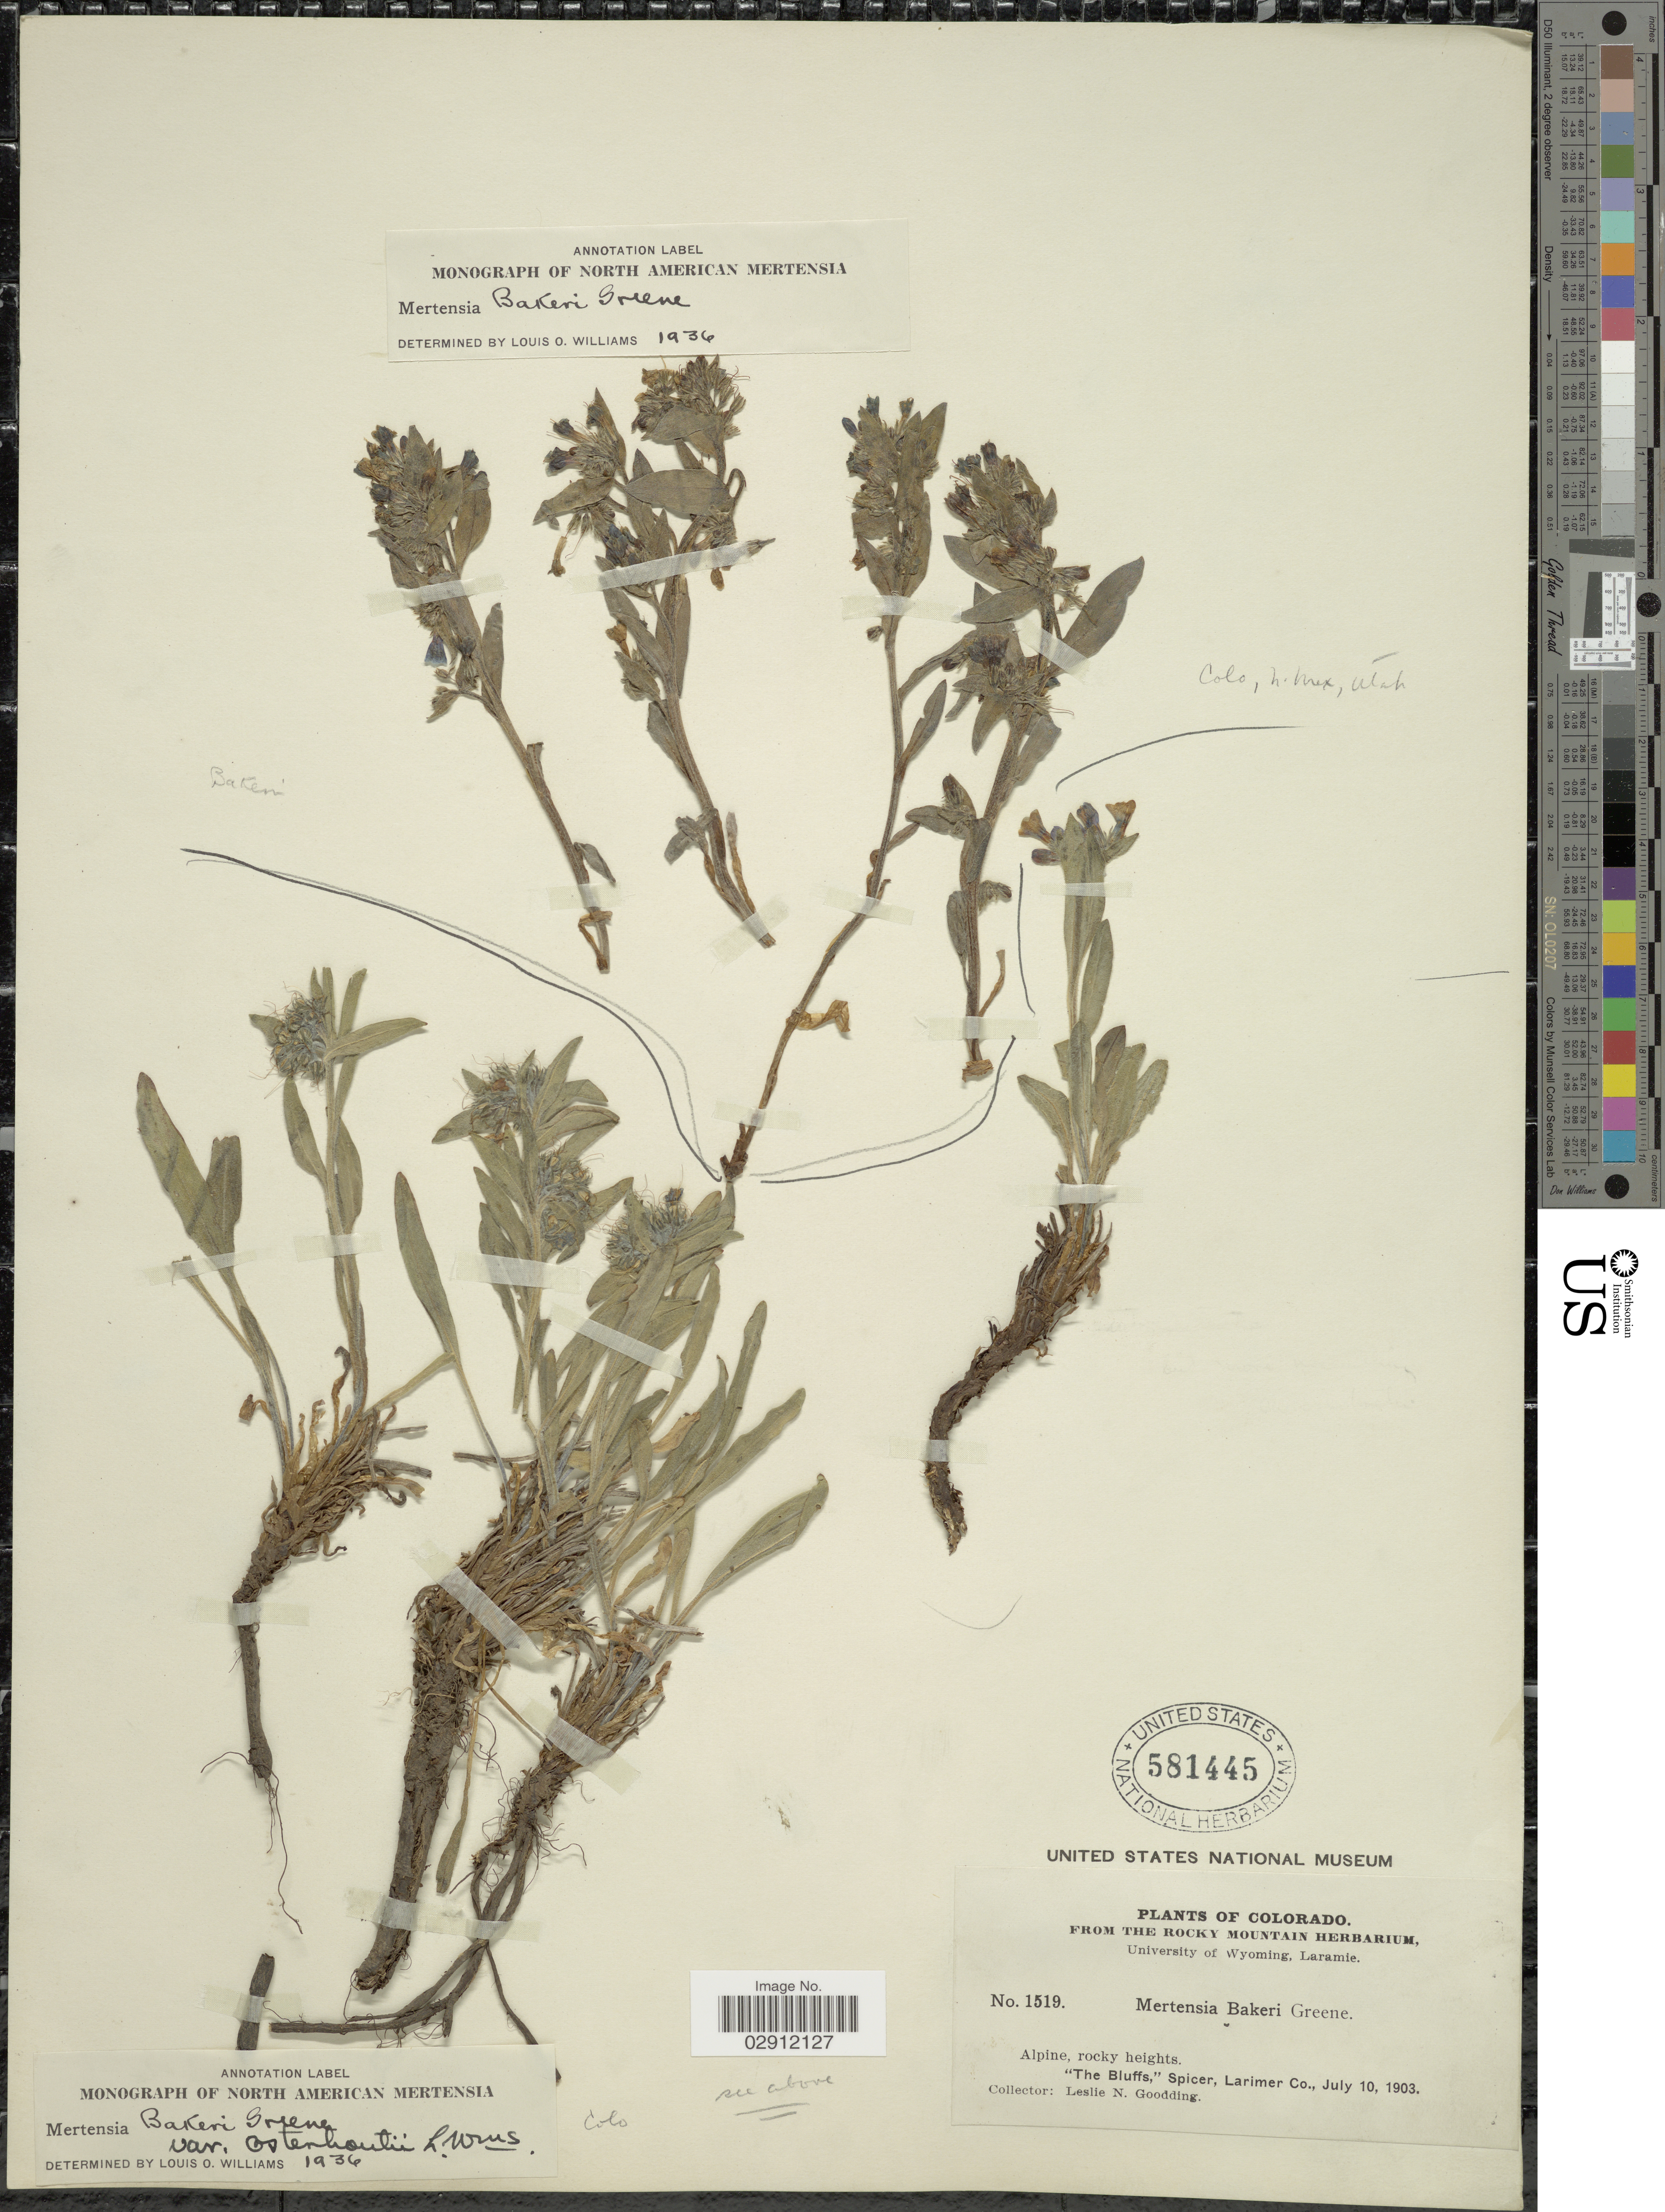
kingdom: Plantae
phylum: Tracheophyta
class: Magnoliopsida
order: Boraginales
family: Boraginaceae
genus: Mertensia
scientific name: Mertensia bakeri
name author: Greene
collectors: L. N. Goodding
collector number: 1519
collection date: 1903-07-10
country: United States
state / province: Colorado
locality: The Bluffs,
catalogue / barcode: US 581445